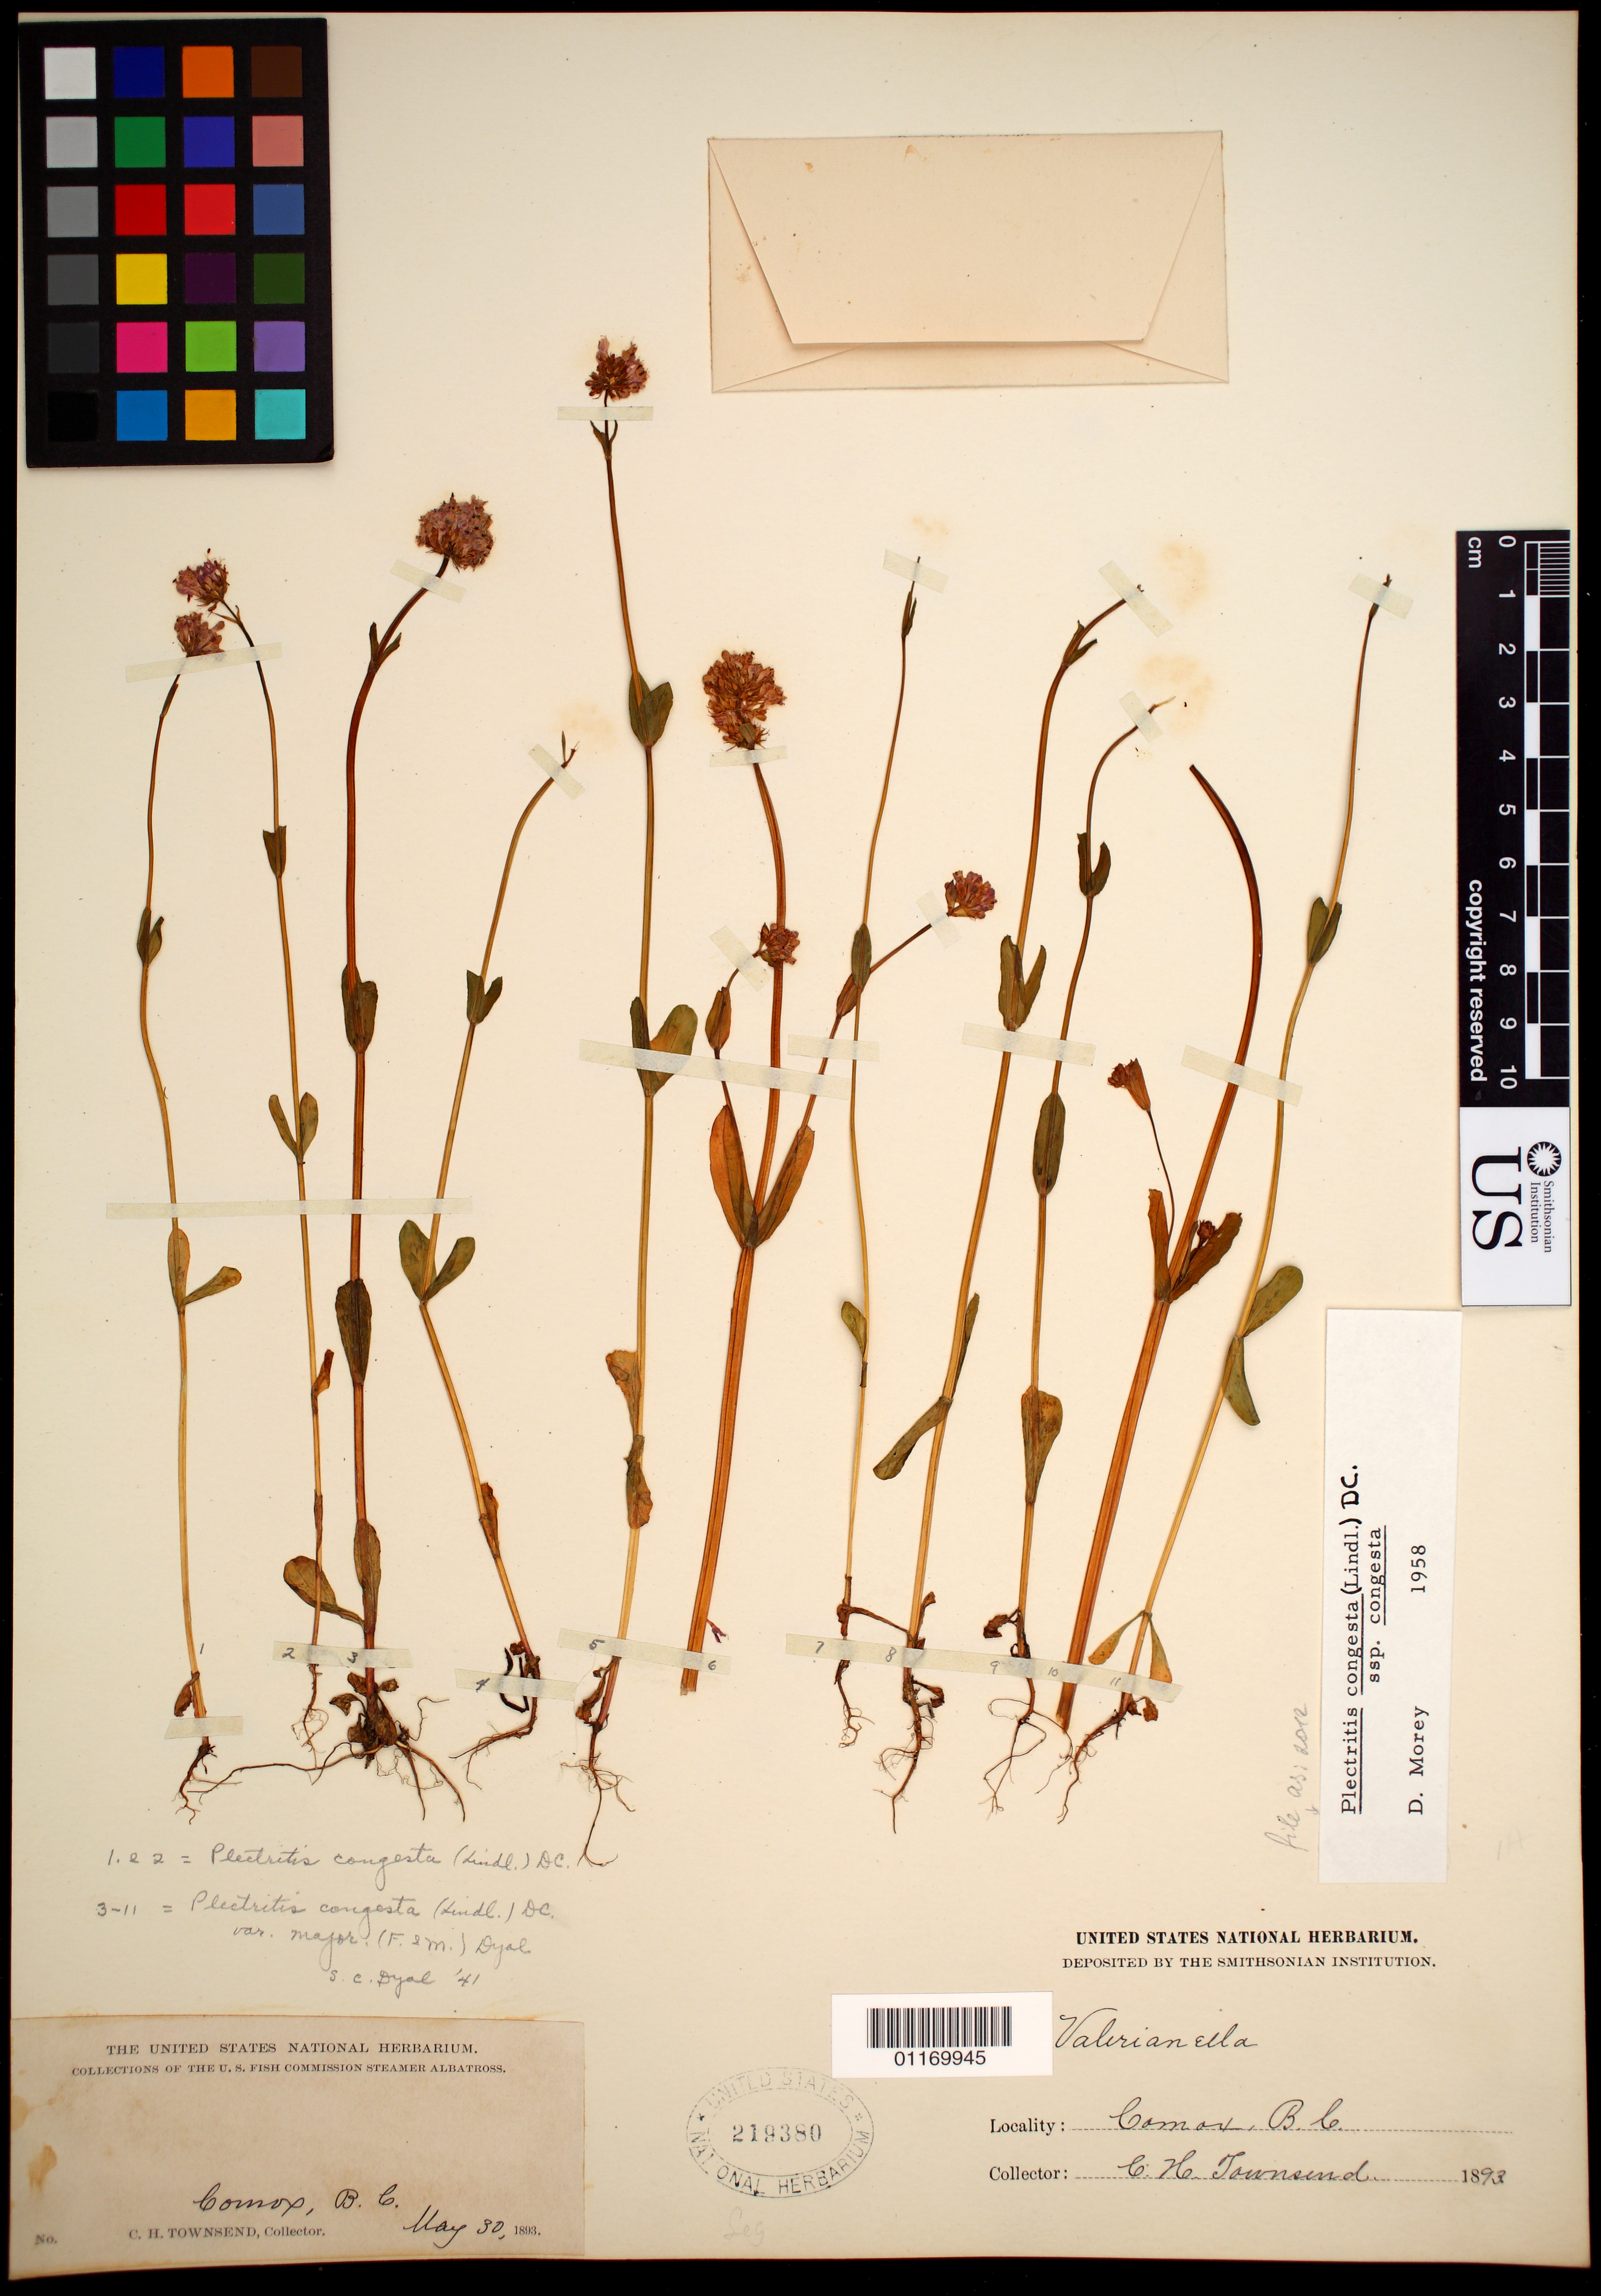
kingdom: Plantae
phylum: Tracheophyta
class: Magnoliopsida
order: Dipsacales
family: Caprifoliaceae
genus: Plectritis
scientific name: Plectritis congesta subsp. congesta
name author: (Lindl.) DC.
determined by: Morey, D. H.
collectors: C. H. Townsend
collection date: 1893-05-30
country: Canada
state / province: British Columbia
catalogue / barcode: US 219380